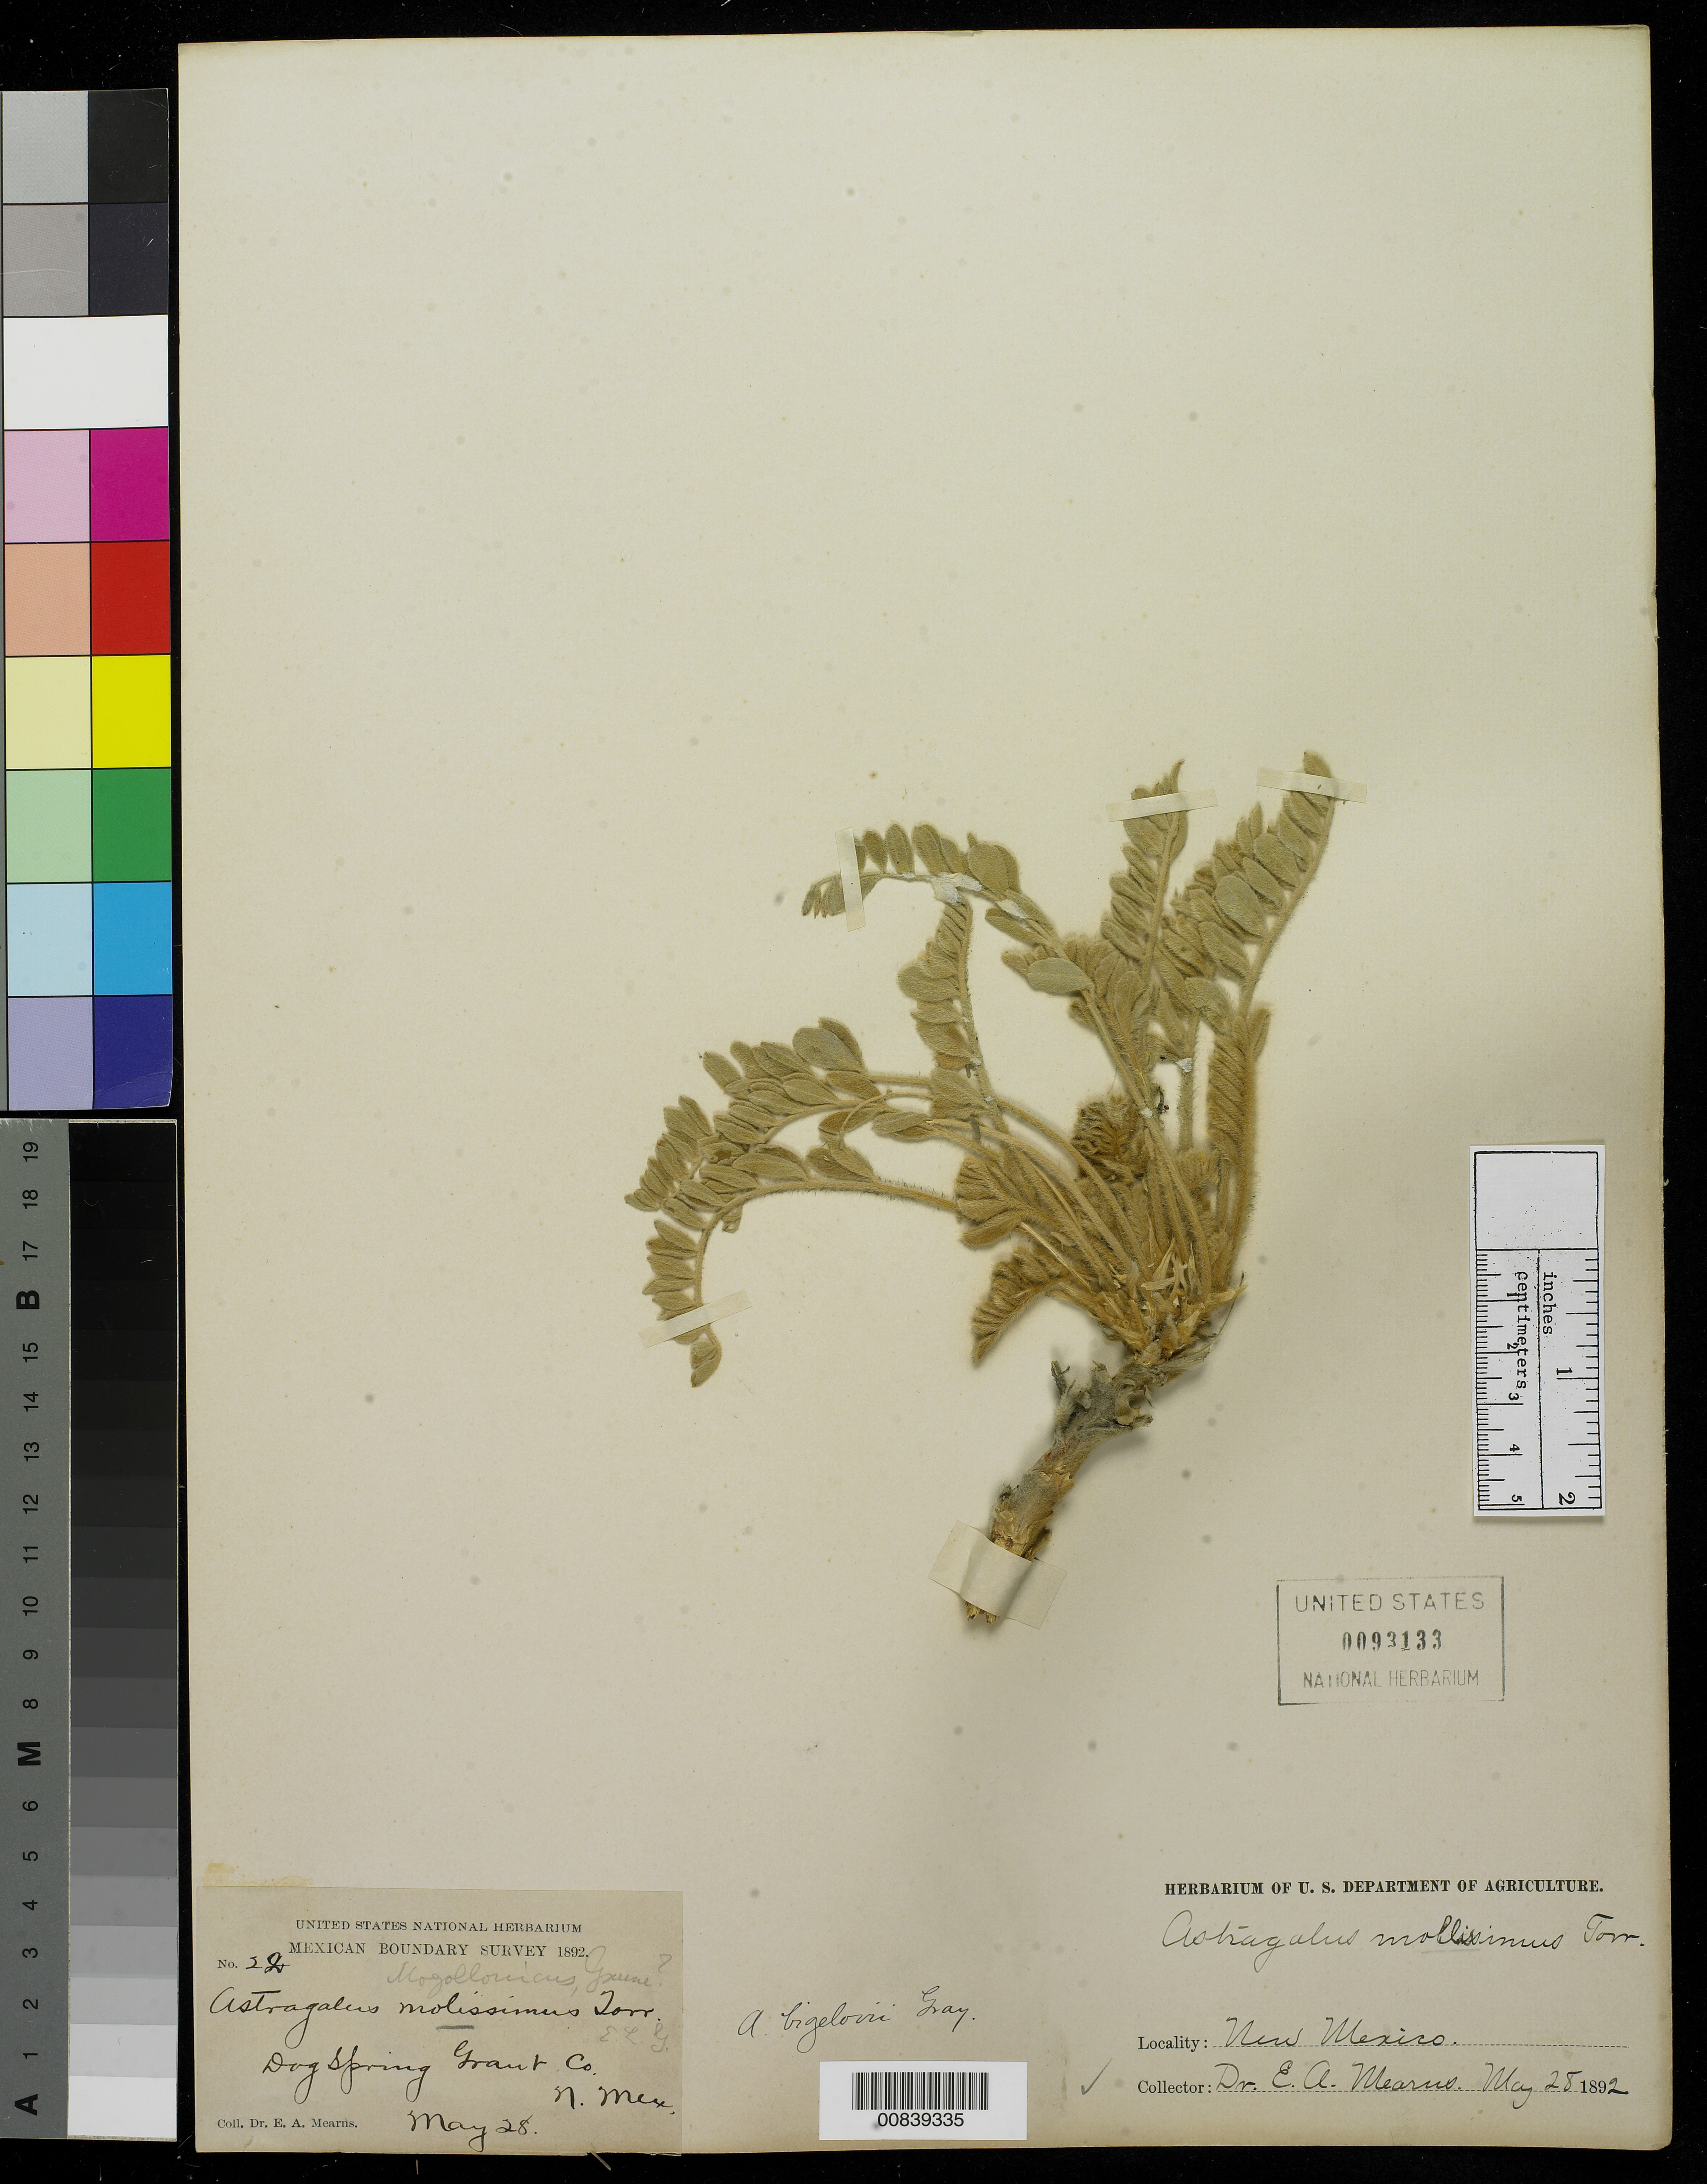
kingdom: Plantae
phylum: Tracheophyta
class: Magnoliopsida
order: Fabales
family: Fabaceae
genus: Astragalus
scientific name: Astragalus mogollonicus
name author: Greene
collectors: E. A. Mearns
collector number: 22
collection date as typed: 28 May 1892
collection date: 1892-05-28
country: United States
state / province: New Mexico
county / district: Grant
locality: Dog Spring, Grant County, New Mexico.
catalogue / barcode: US 93133